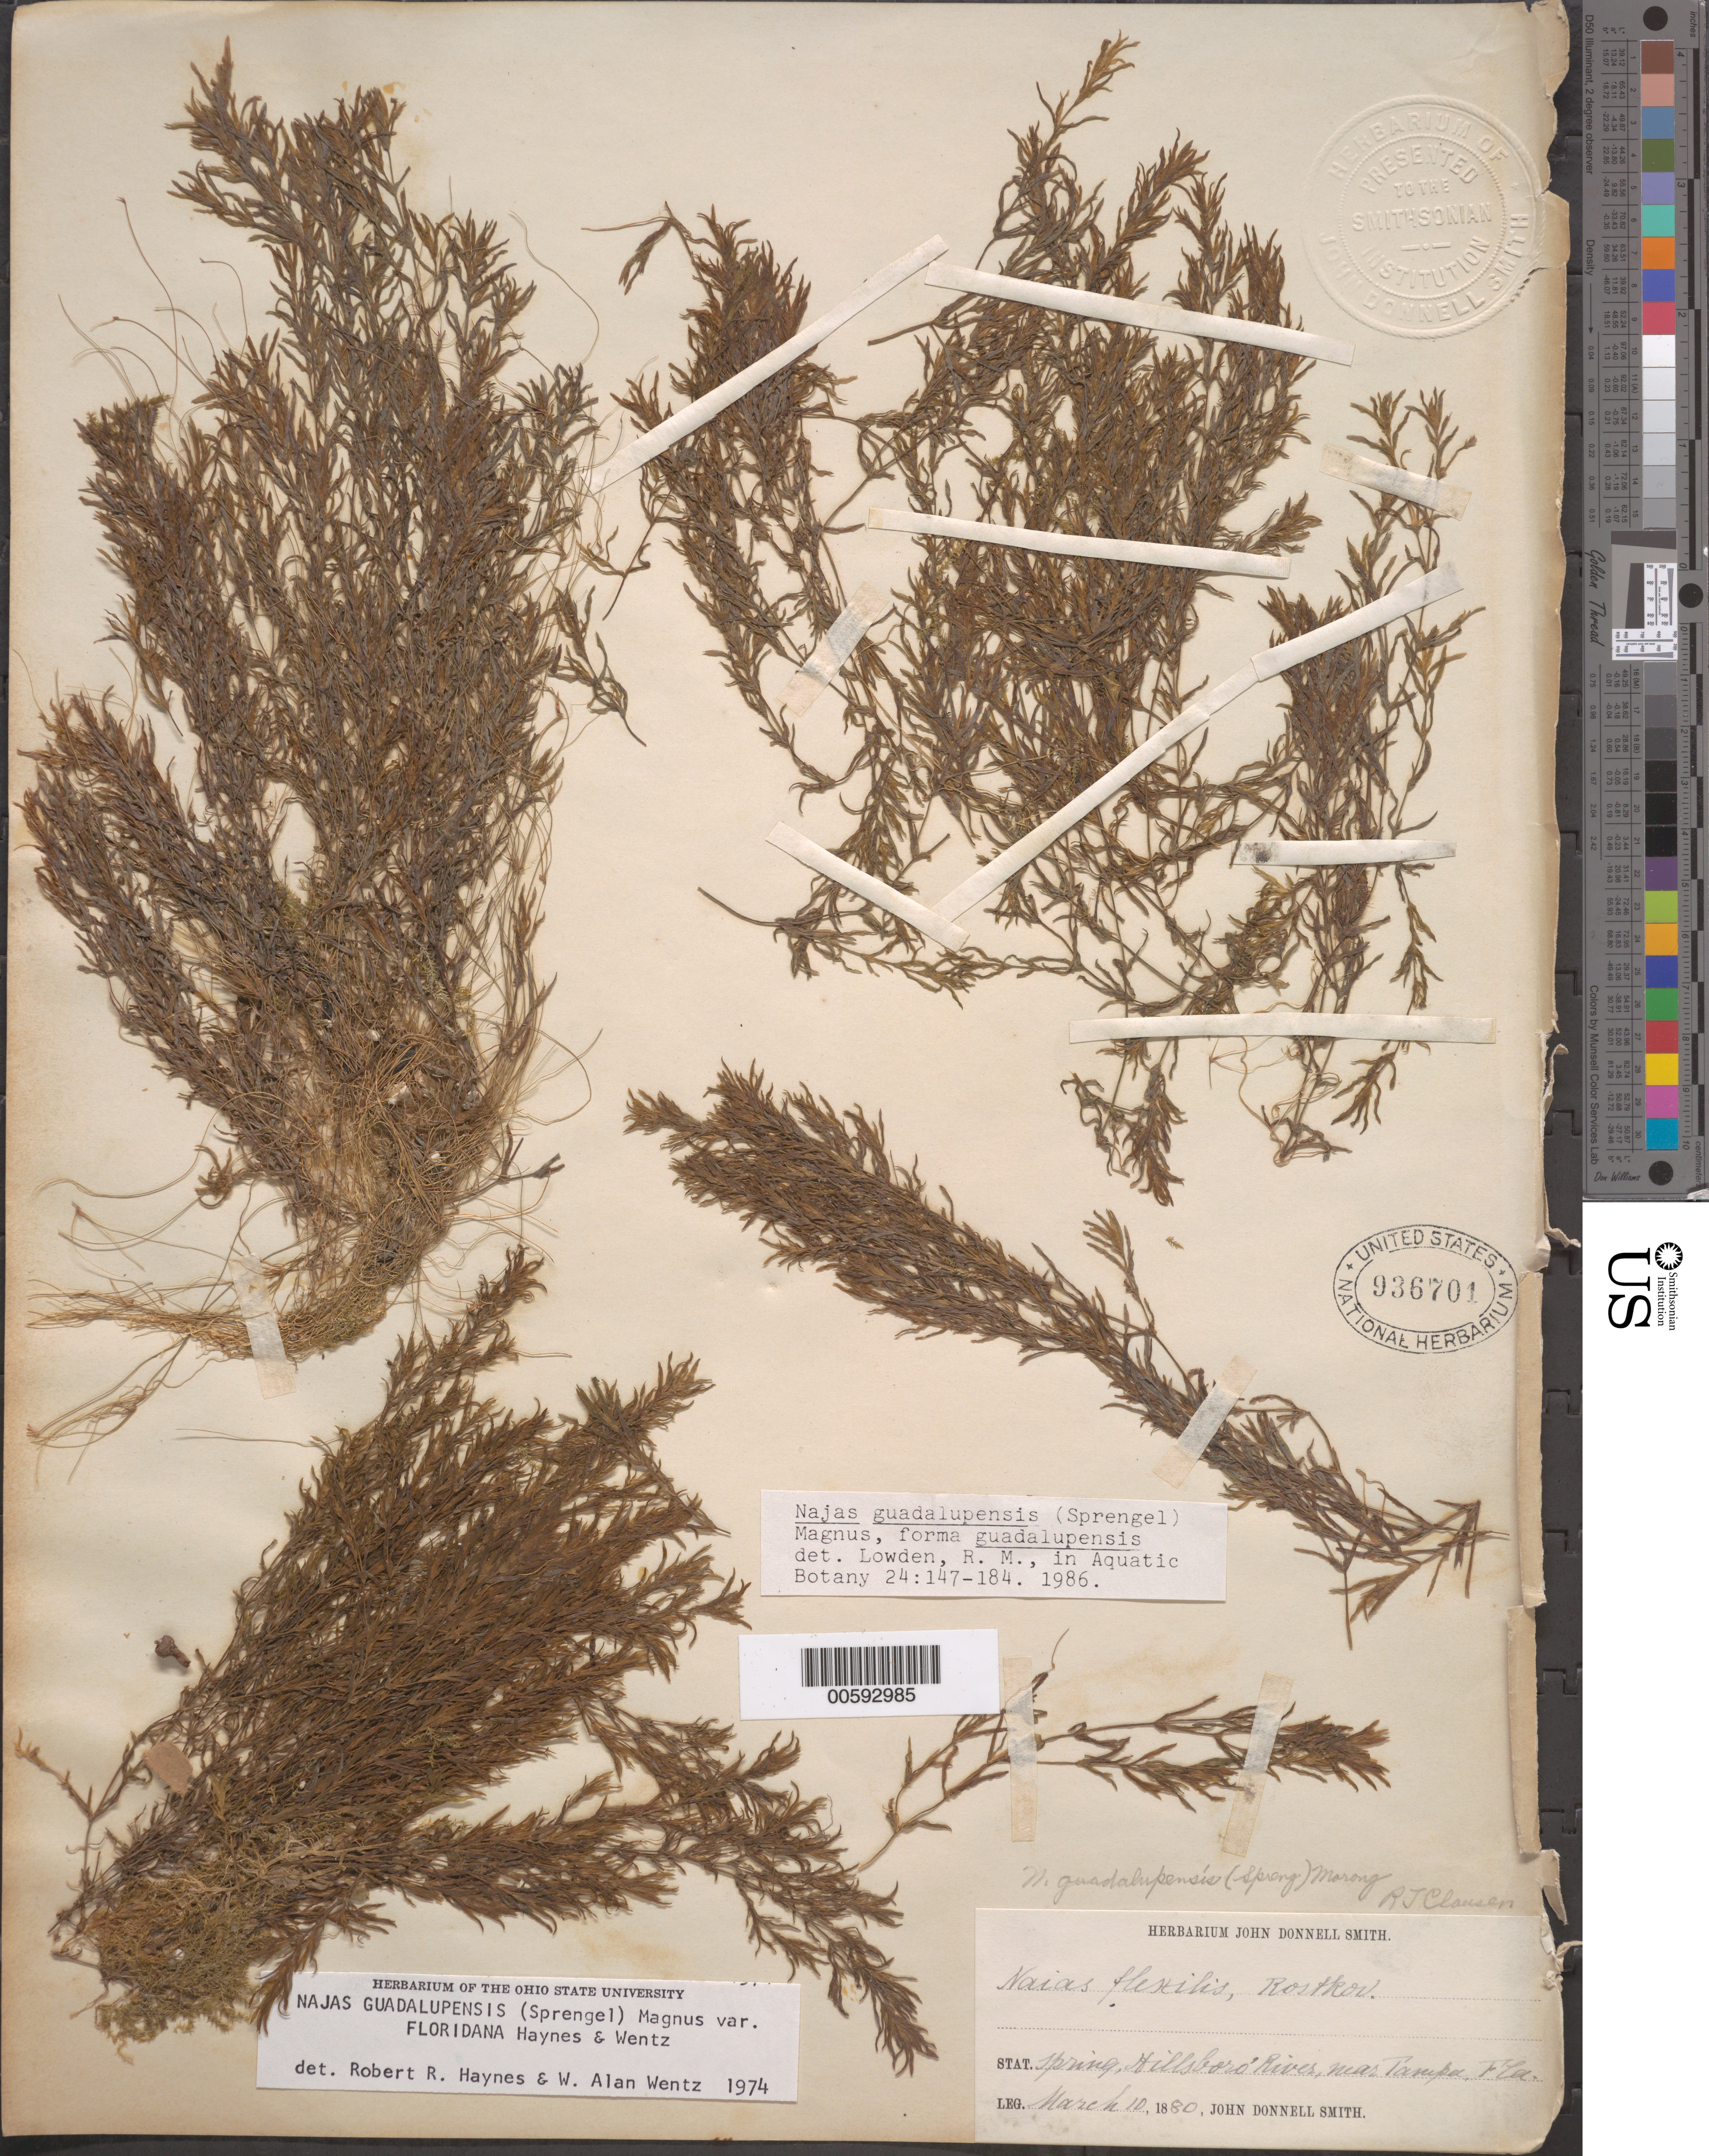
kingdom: Plantae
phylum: Tracheophyta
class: Liliopsida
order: Alismatales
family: Hydrocharitaceae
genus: Najas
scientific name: Najas guadalupensis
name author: (Spreng.) Magnus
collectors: J. Donnell Smith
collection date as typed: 10 Mar 1880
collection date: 1880-03-10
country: United States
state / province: Florida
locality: Tampa, Hillsboro River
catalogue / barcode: US 936701